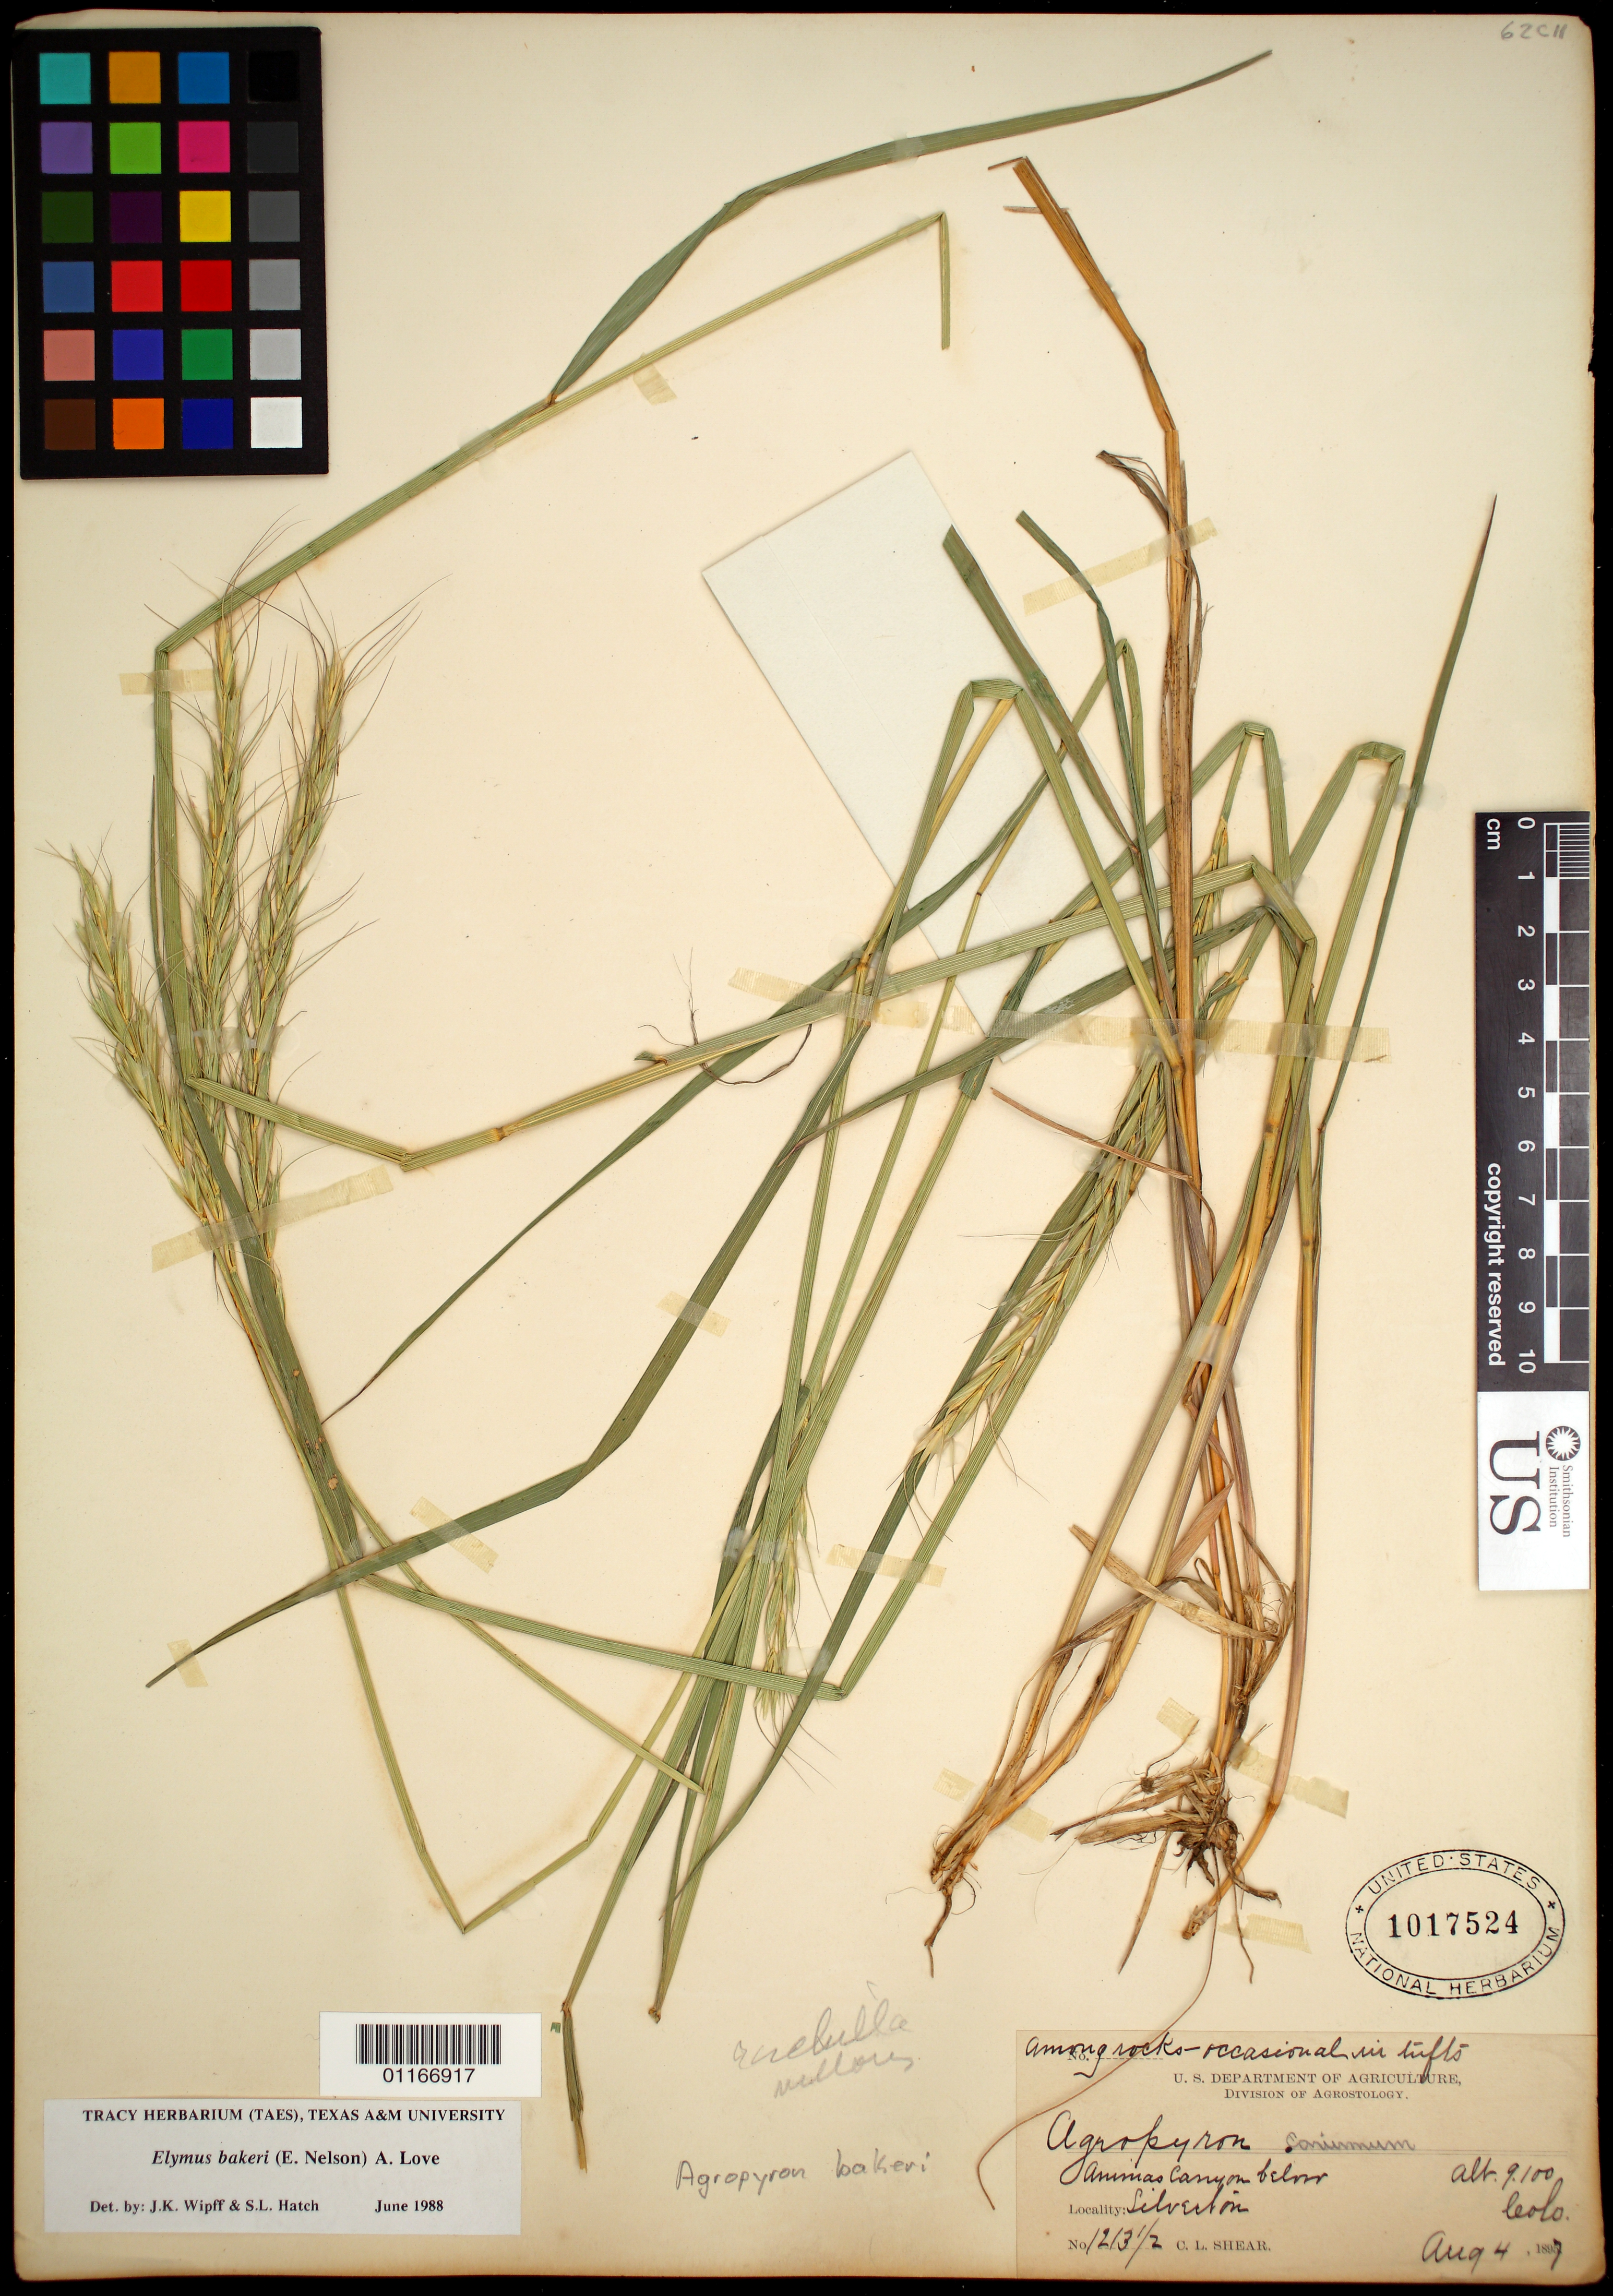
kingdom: Plantae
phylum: Tracheophyta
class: Liliopsida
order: Poales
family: Poaceae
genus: Elymus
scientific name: Elymus bakeri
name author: (E.E. Nelson) Á. Löve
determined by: Wipff, J. K.; Hatch, S. L.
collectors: C. L. Shear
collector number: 1213.5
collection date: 1897-08-04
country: United States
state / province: Colorado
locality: Animas Canyon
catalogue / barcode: US 1017524